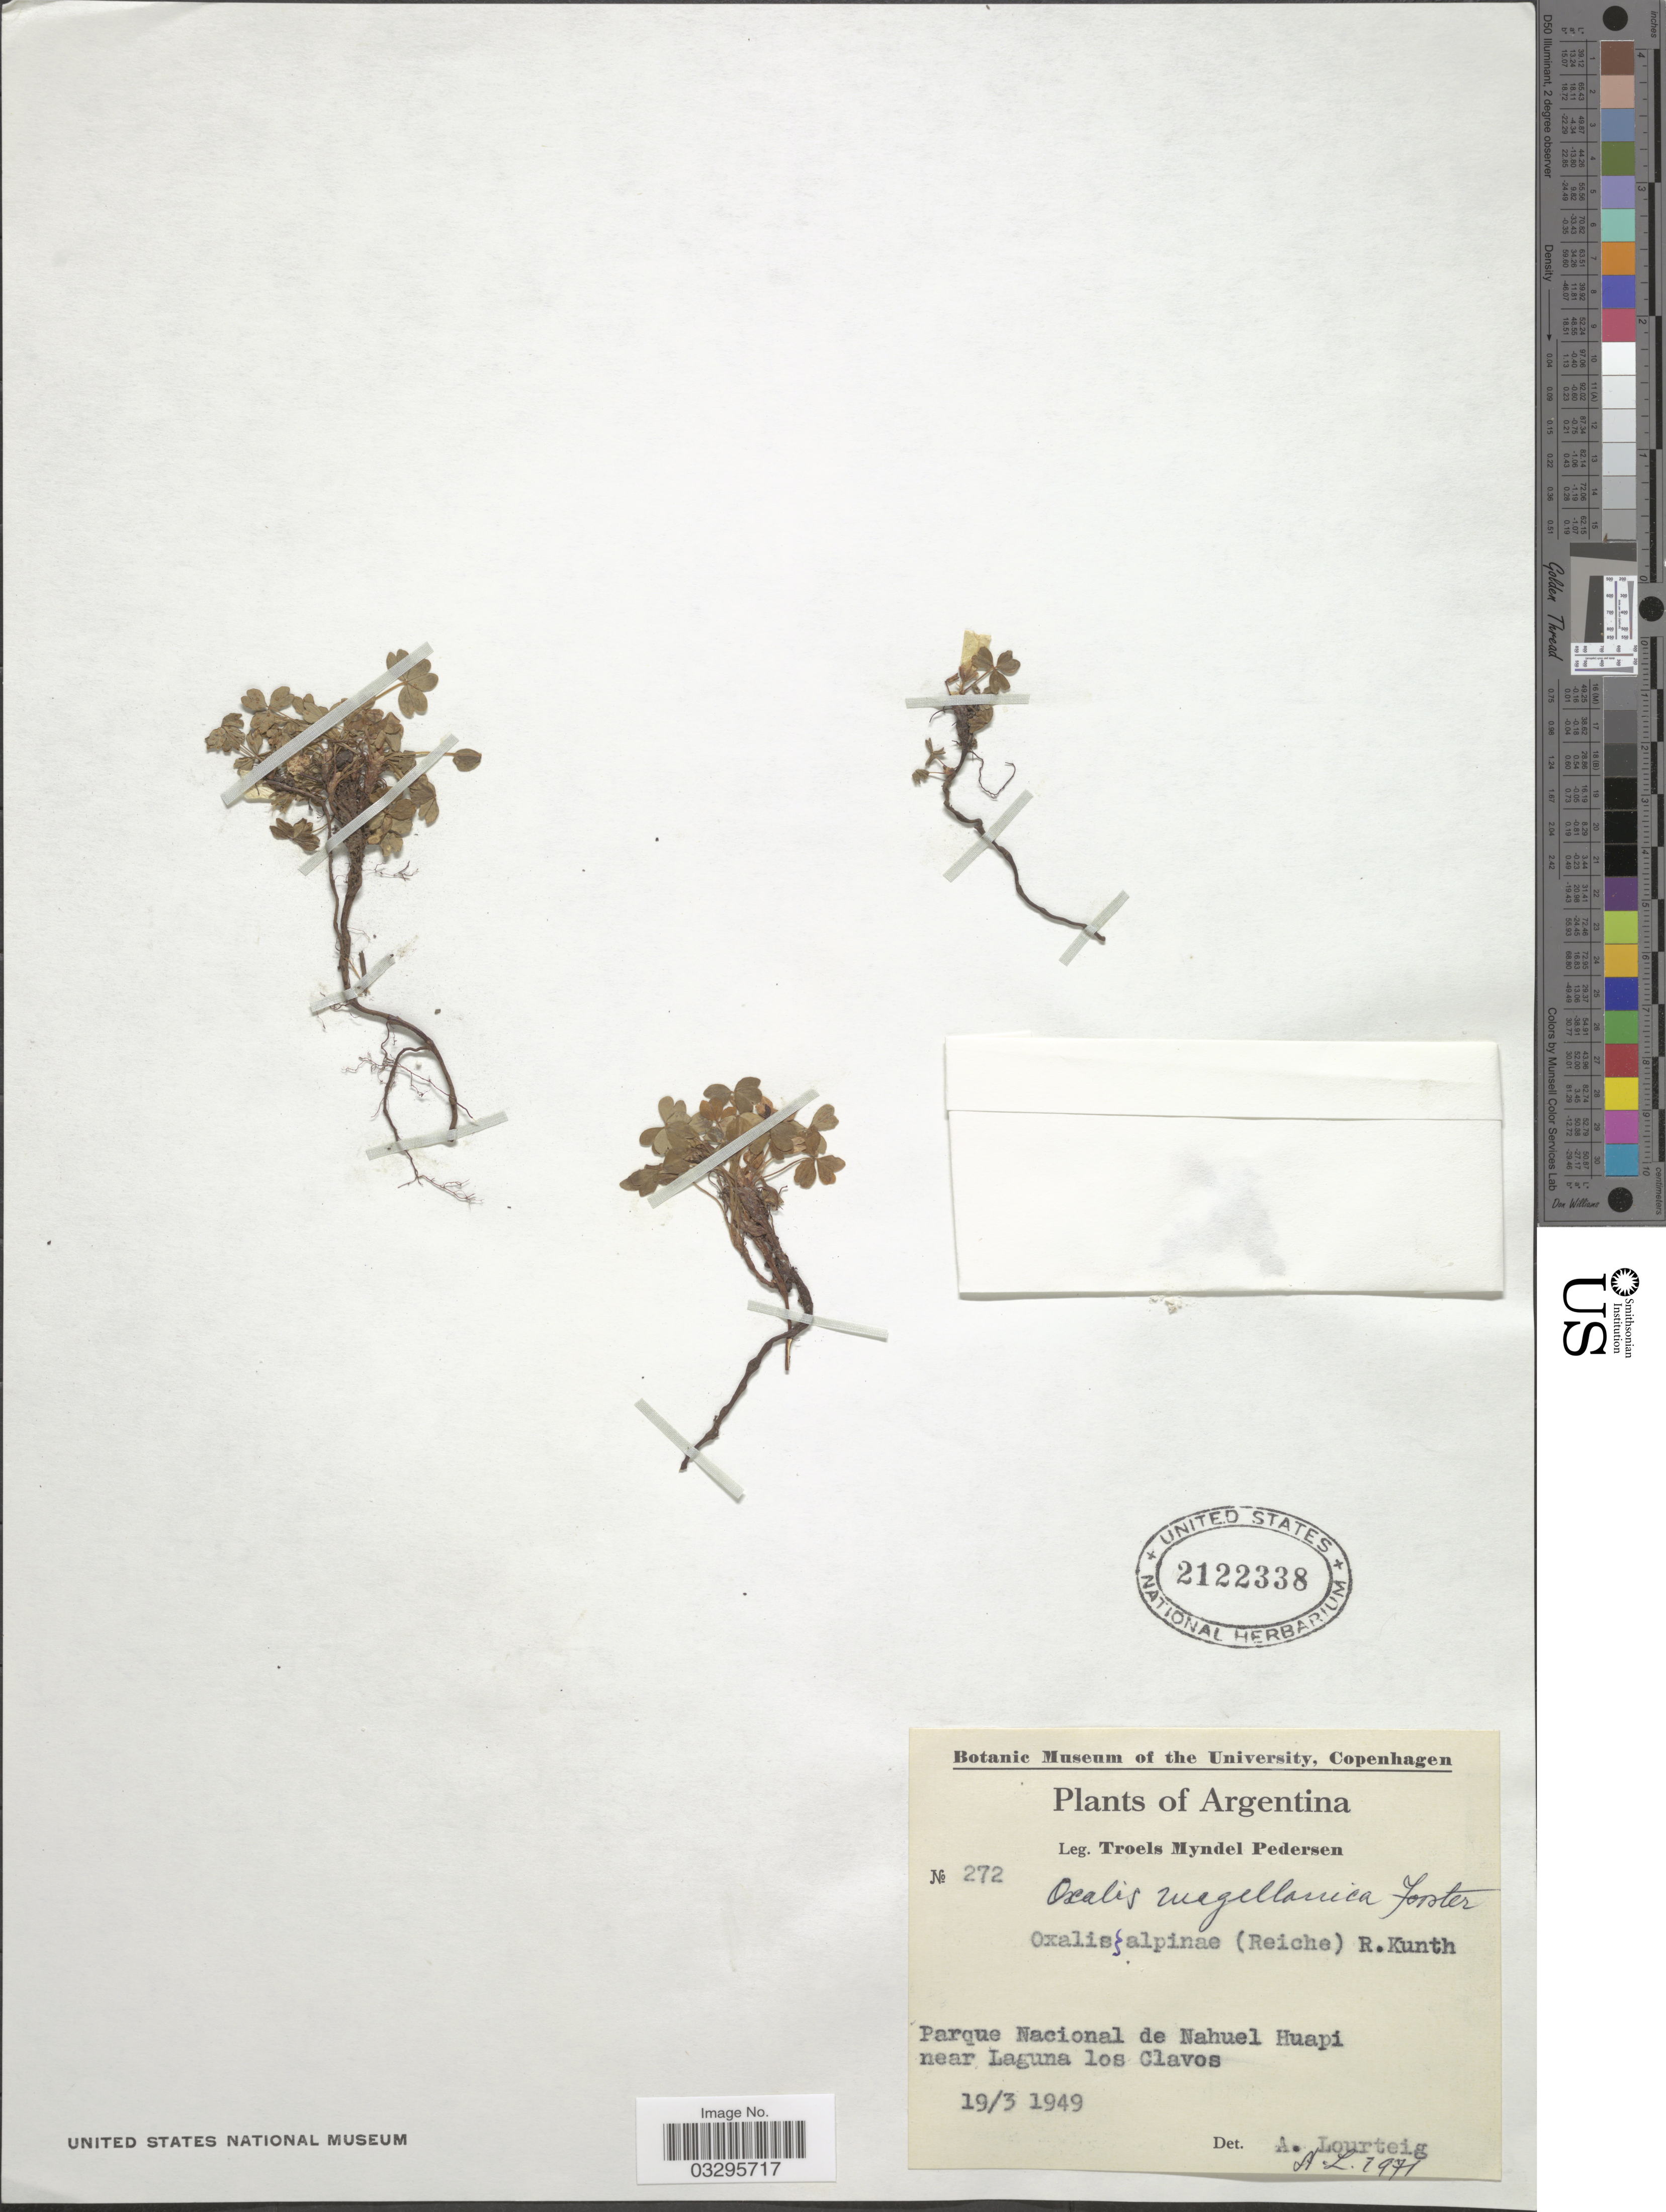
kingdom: Plantae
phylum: Tracheophyta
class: Magnoliopsida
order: Oxalidales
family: Oxalidaceae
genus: Oxalis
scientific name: Oxalis magellanica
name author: G. Forst.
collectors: T. Pederson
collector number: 272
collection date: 1949-03-19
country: Argentina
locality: Parque Nacional de Nahuel Huapi near Laguna los Clavos.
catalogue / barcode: US 2122338